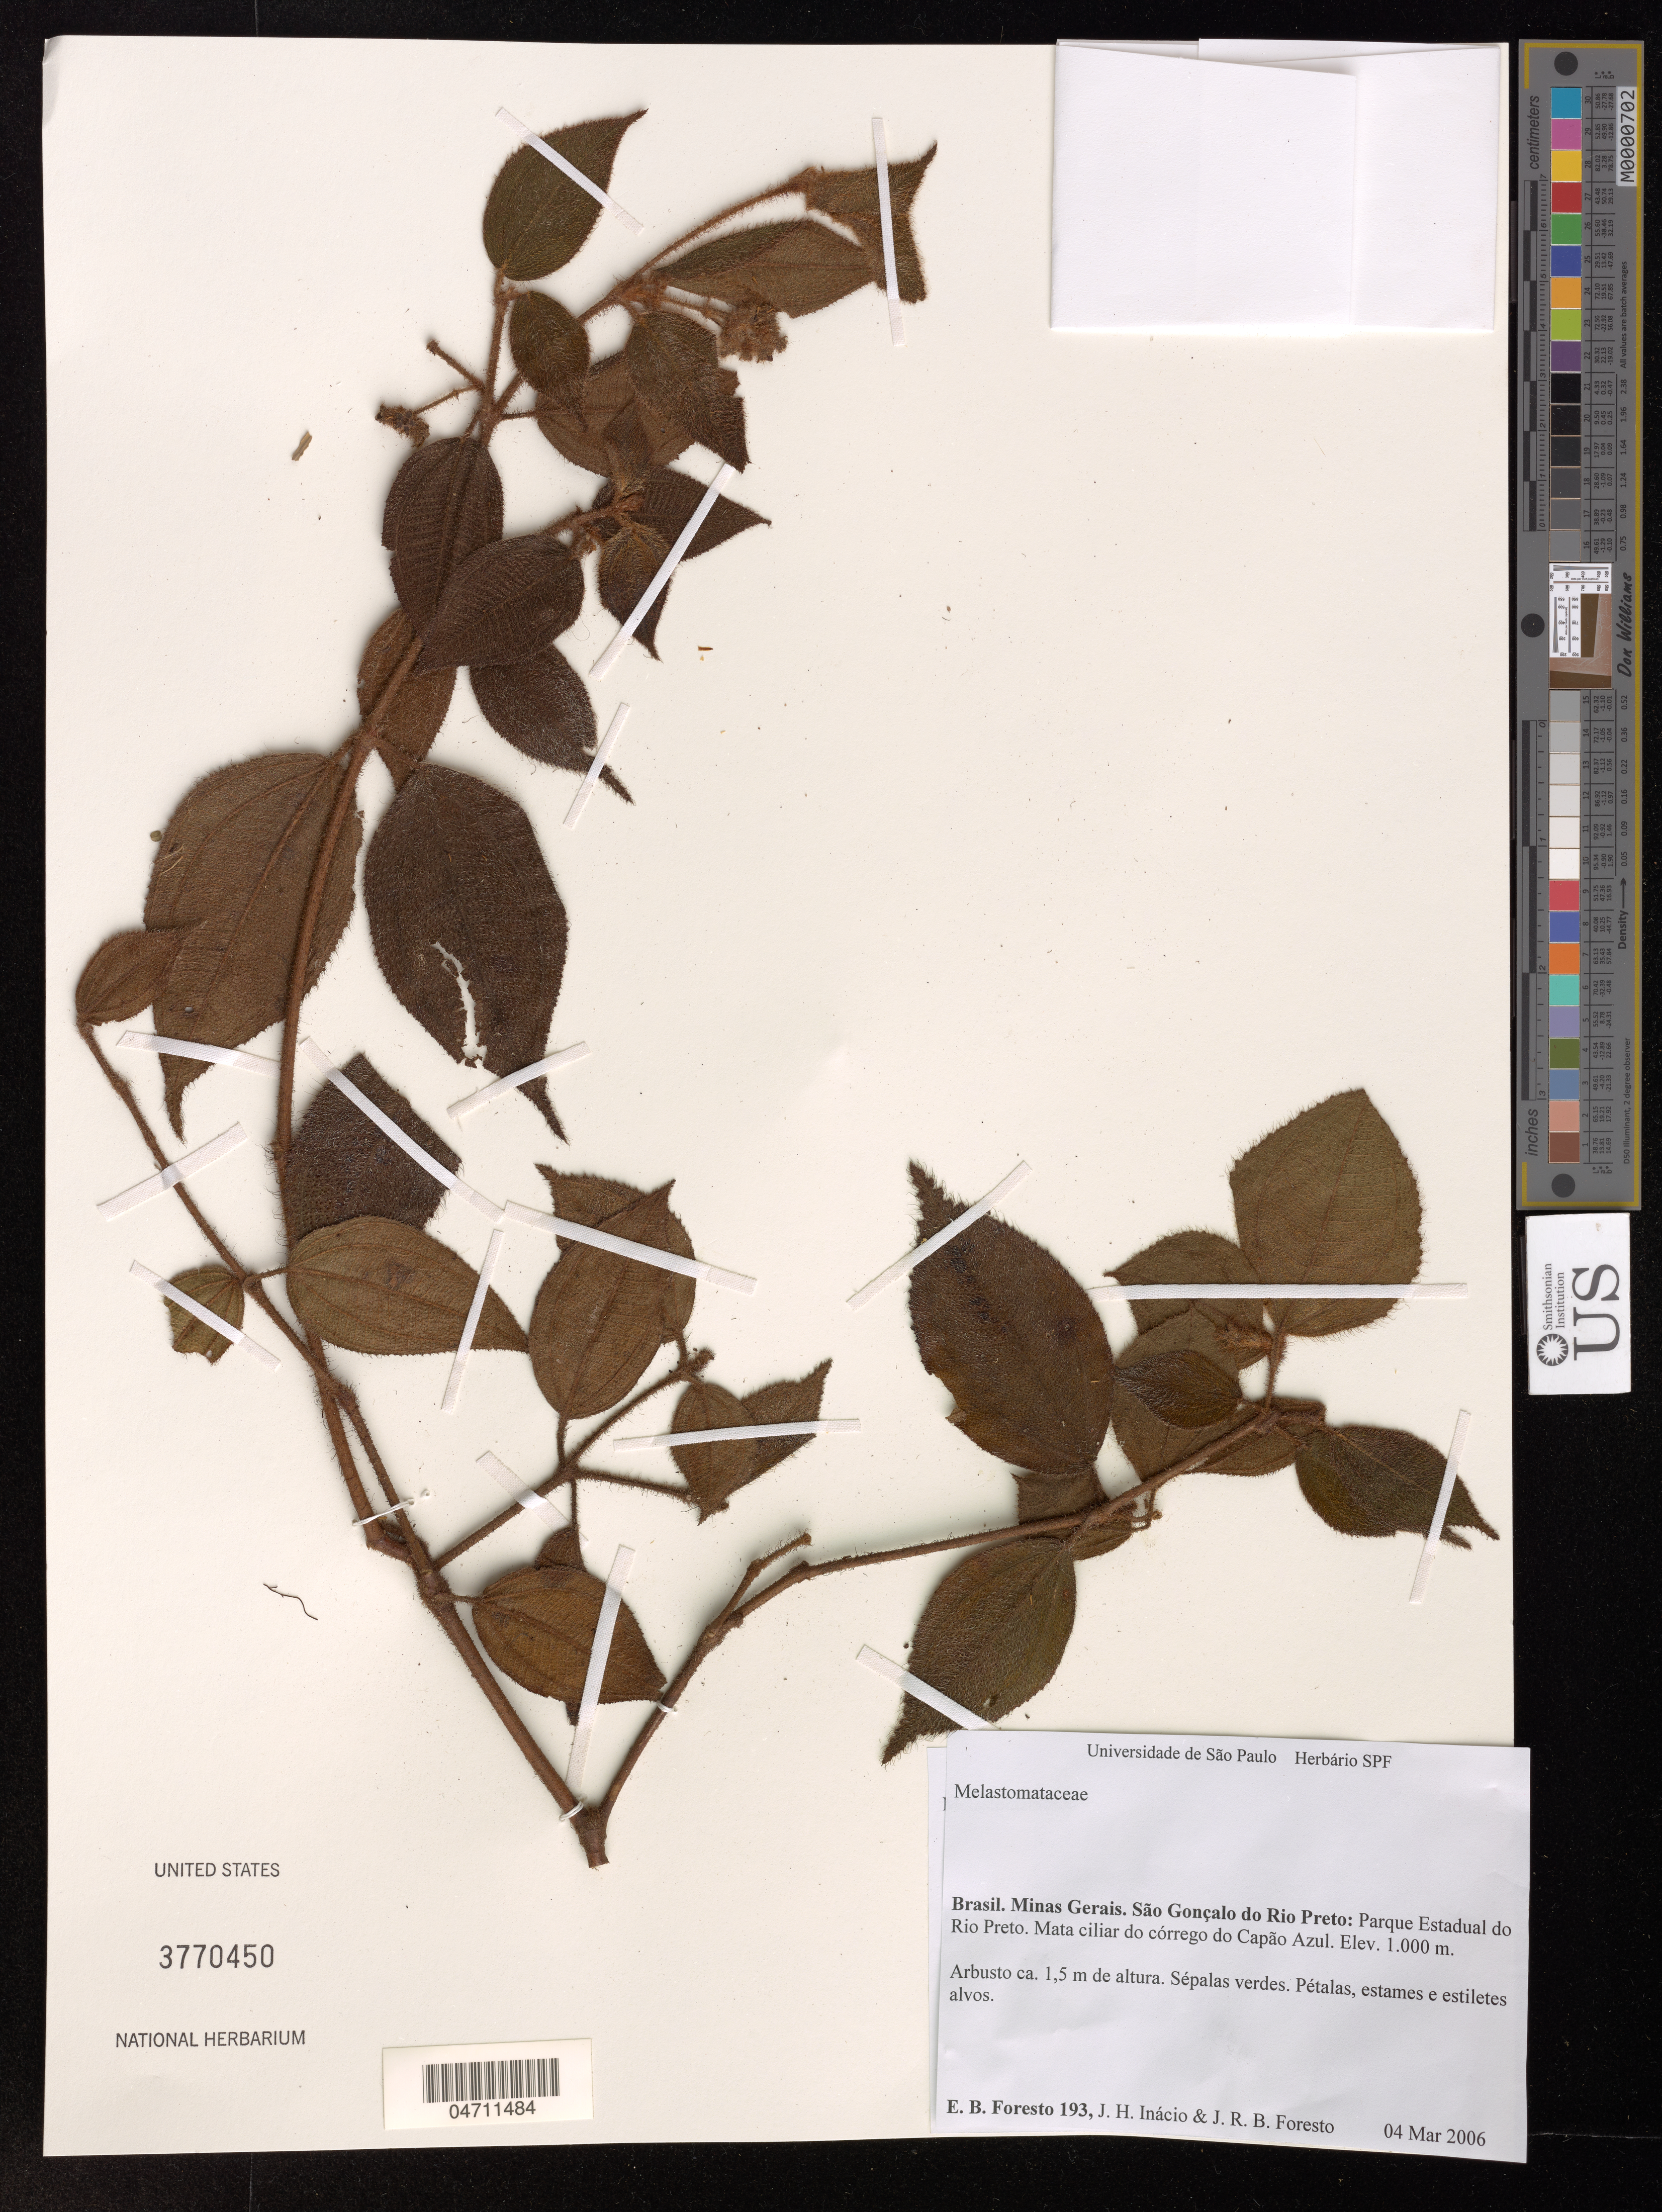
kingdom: Plantae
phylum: Tracheophyta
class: Magnoliopsida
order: Myrtales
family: Melastomataceae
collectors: E. Foresto, J. Inacio & J. Foresto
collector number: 193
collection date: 2006-03-04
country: Brazil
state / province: Minas Gerais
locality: São Gonçalo do Rio Preto: Parque Estadual do Rio Preto. Mata ciliar do corrego do Capao Azul.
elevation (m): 1000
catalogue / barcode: US 3770450